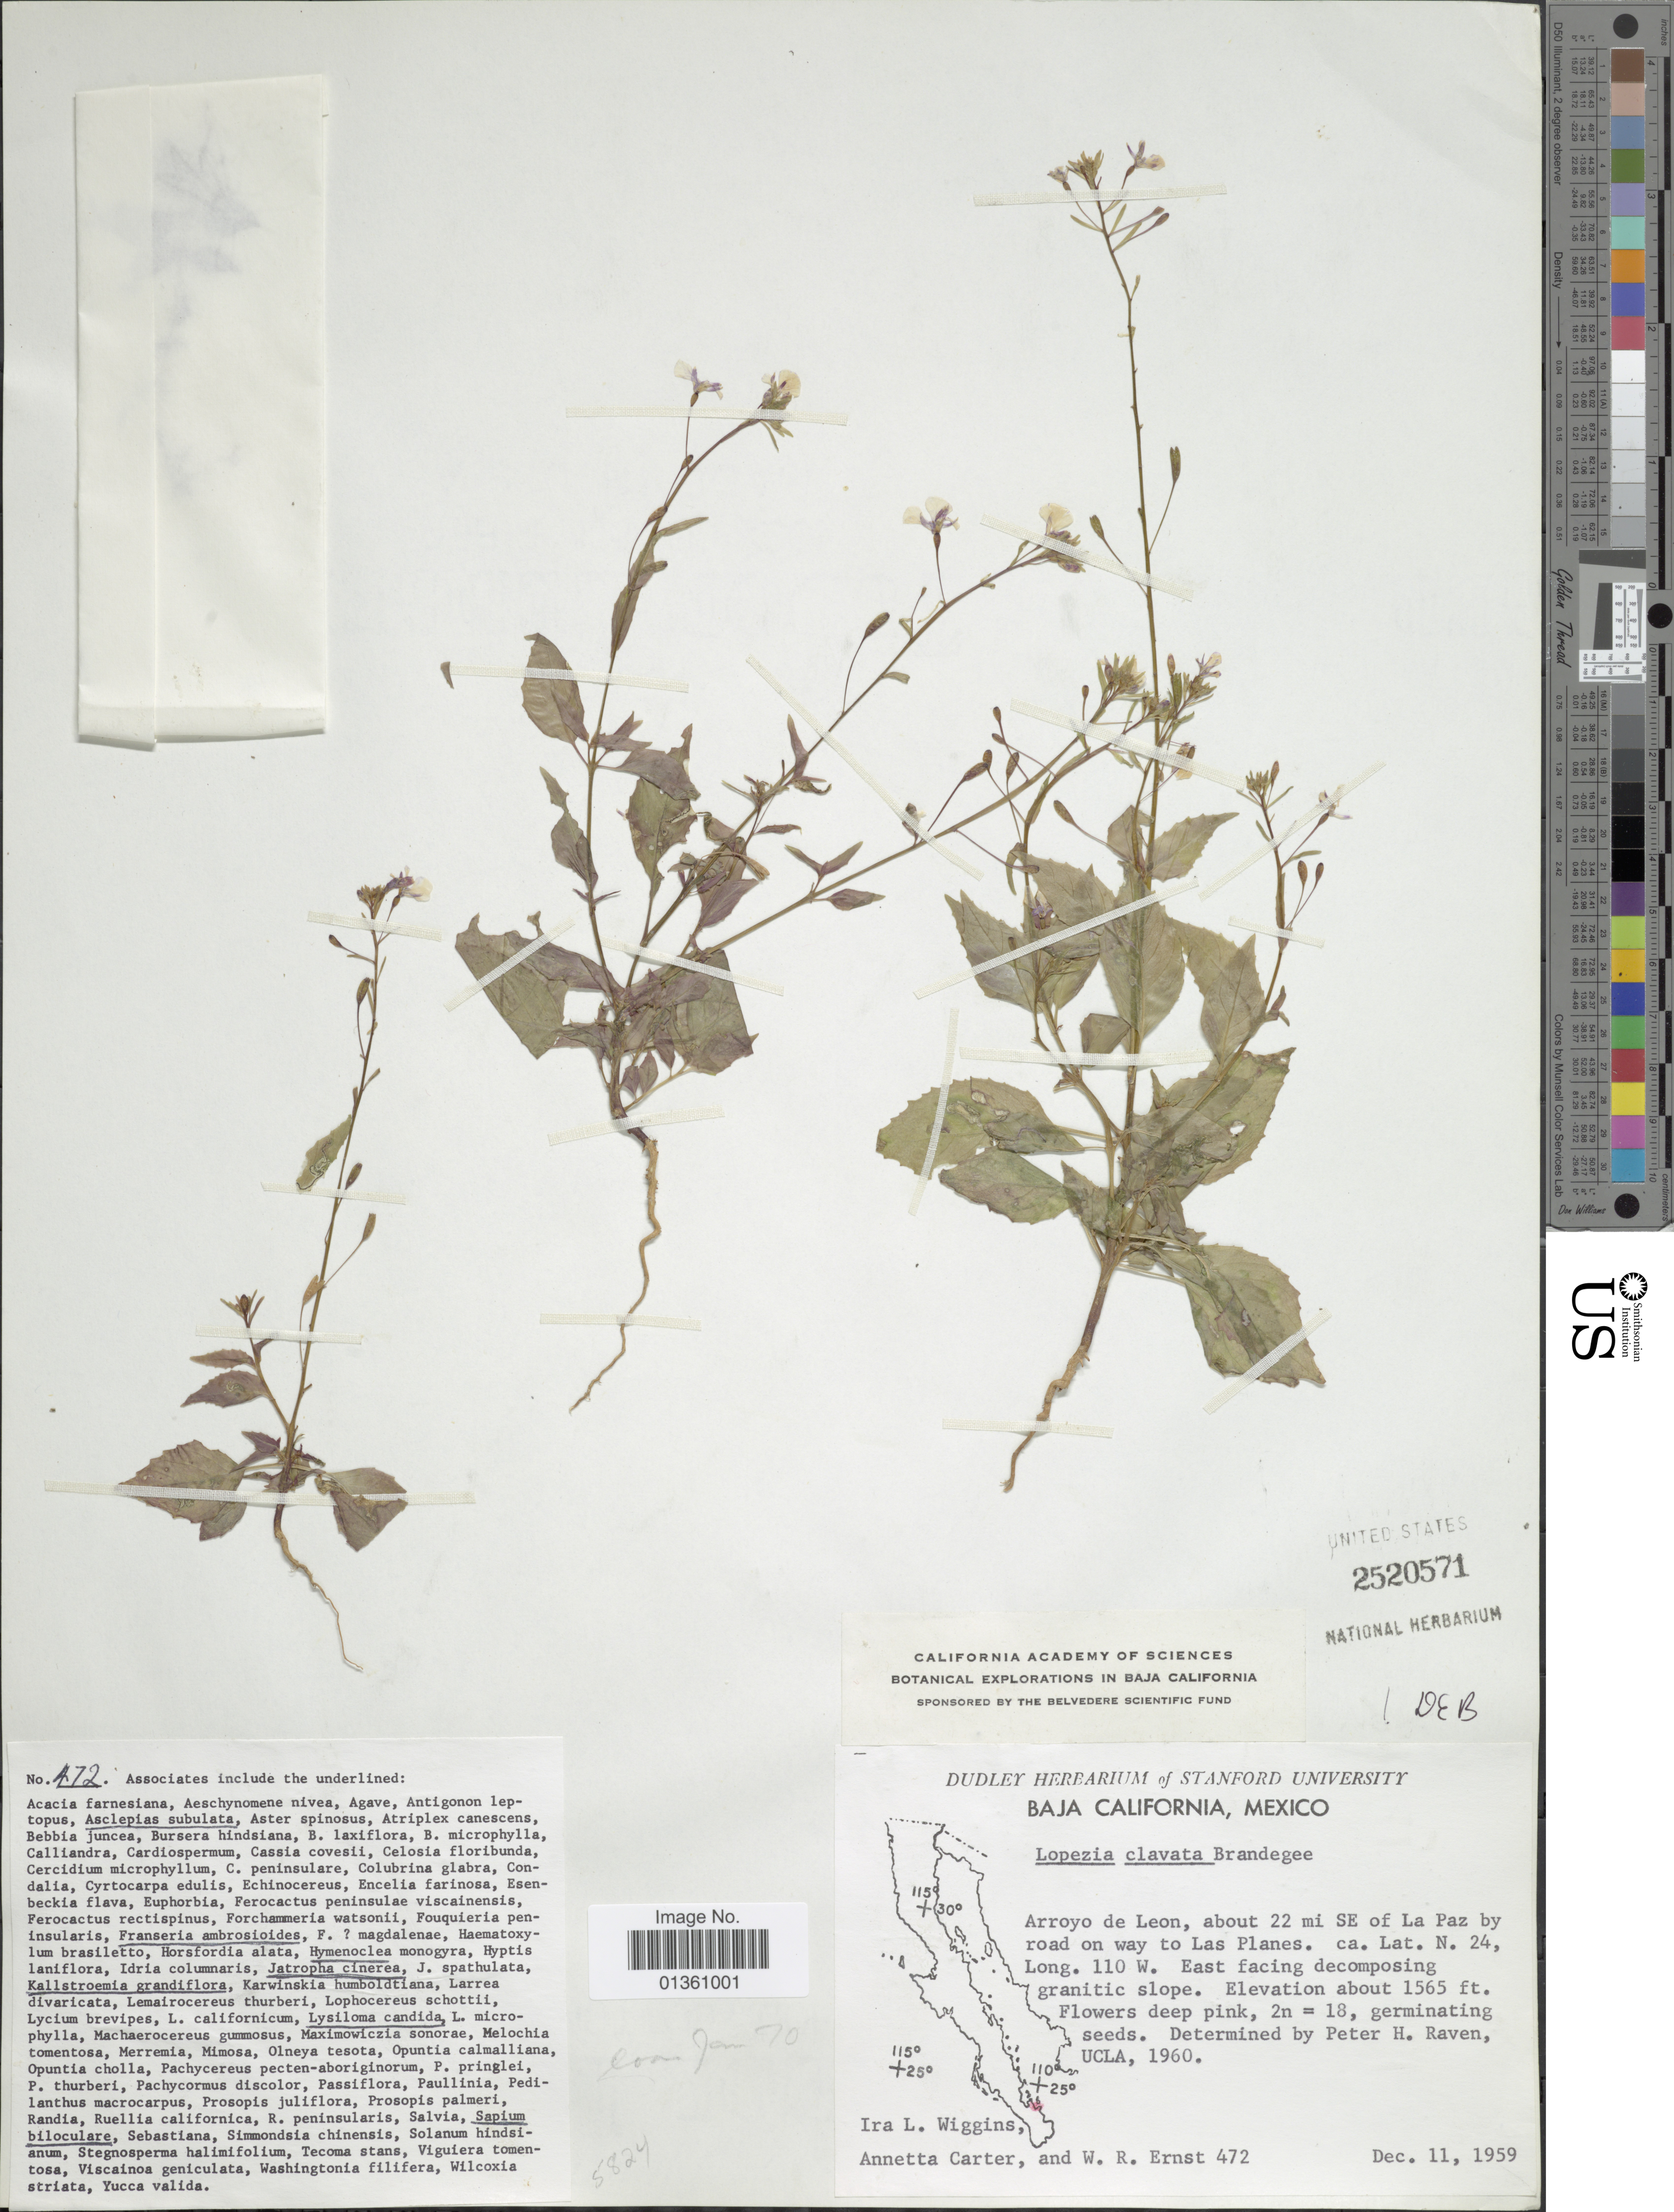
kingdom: Plantae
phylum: Tracheophyta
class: Magnoliopsida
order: Myrtales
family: Onagraceae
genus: Lopezia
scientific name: Lopezia clavata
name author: Brandegee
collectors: I. L. Wiggins, A. Carter & W. R. Ernst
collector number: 472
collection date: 1959-12-11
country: Mexico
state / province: Baja California Sur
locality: Arroyo de Leon, about 22 mi SE of La Paz by road on way to Las Planes.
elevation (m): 477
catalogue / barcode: US 2520571